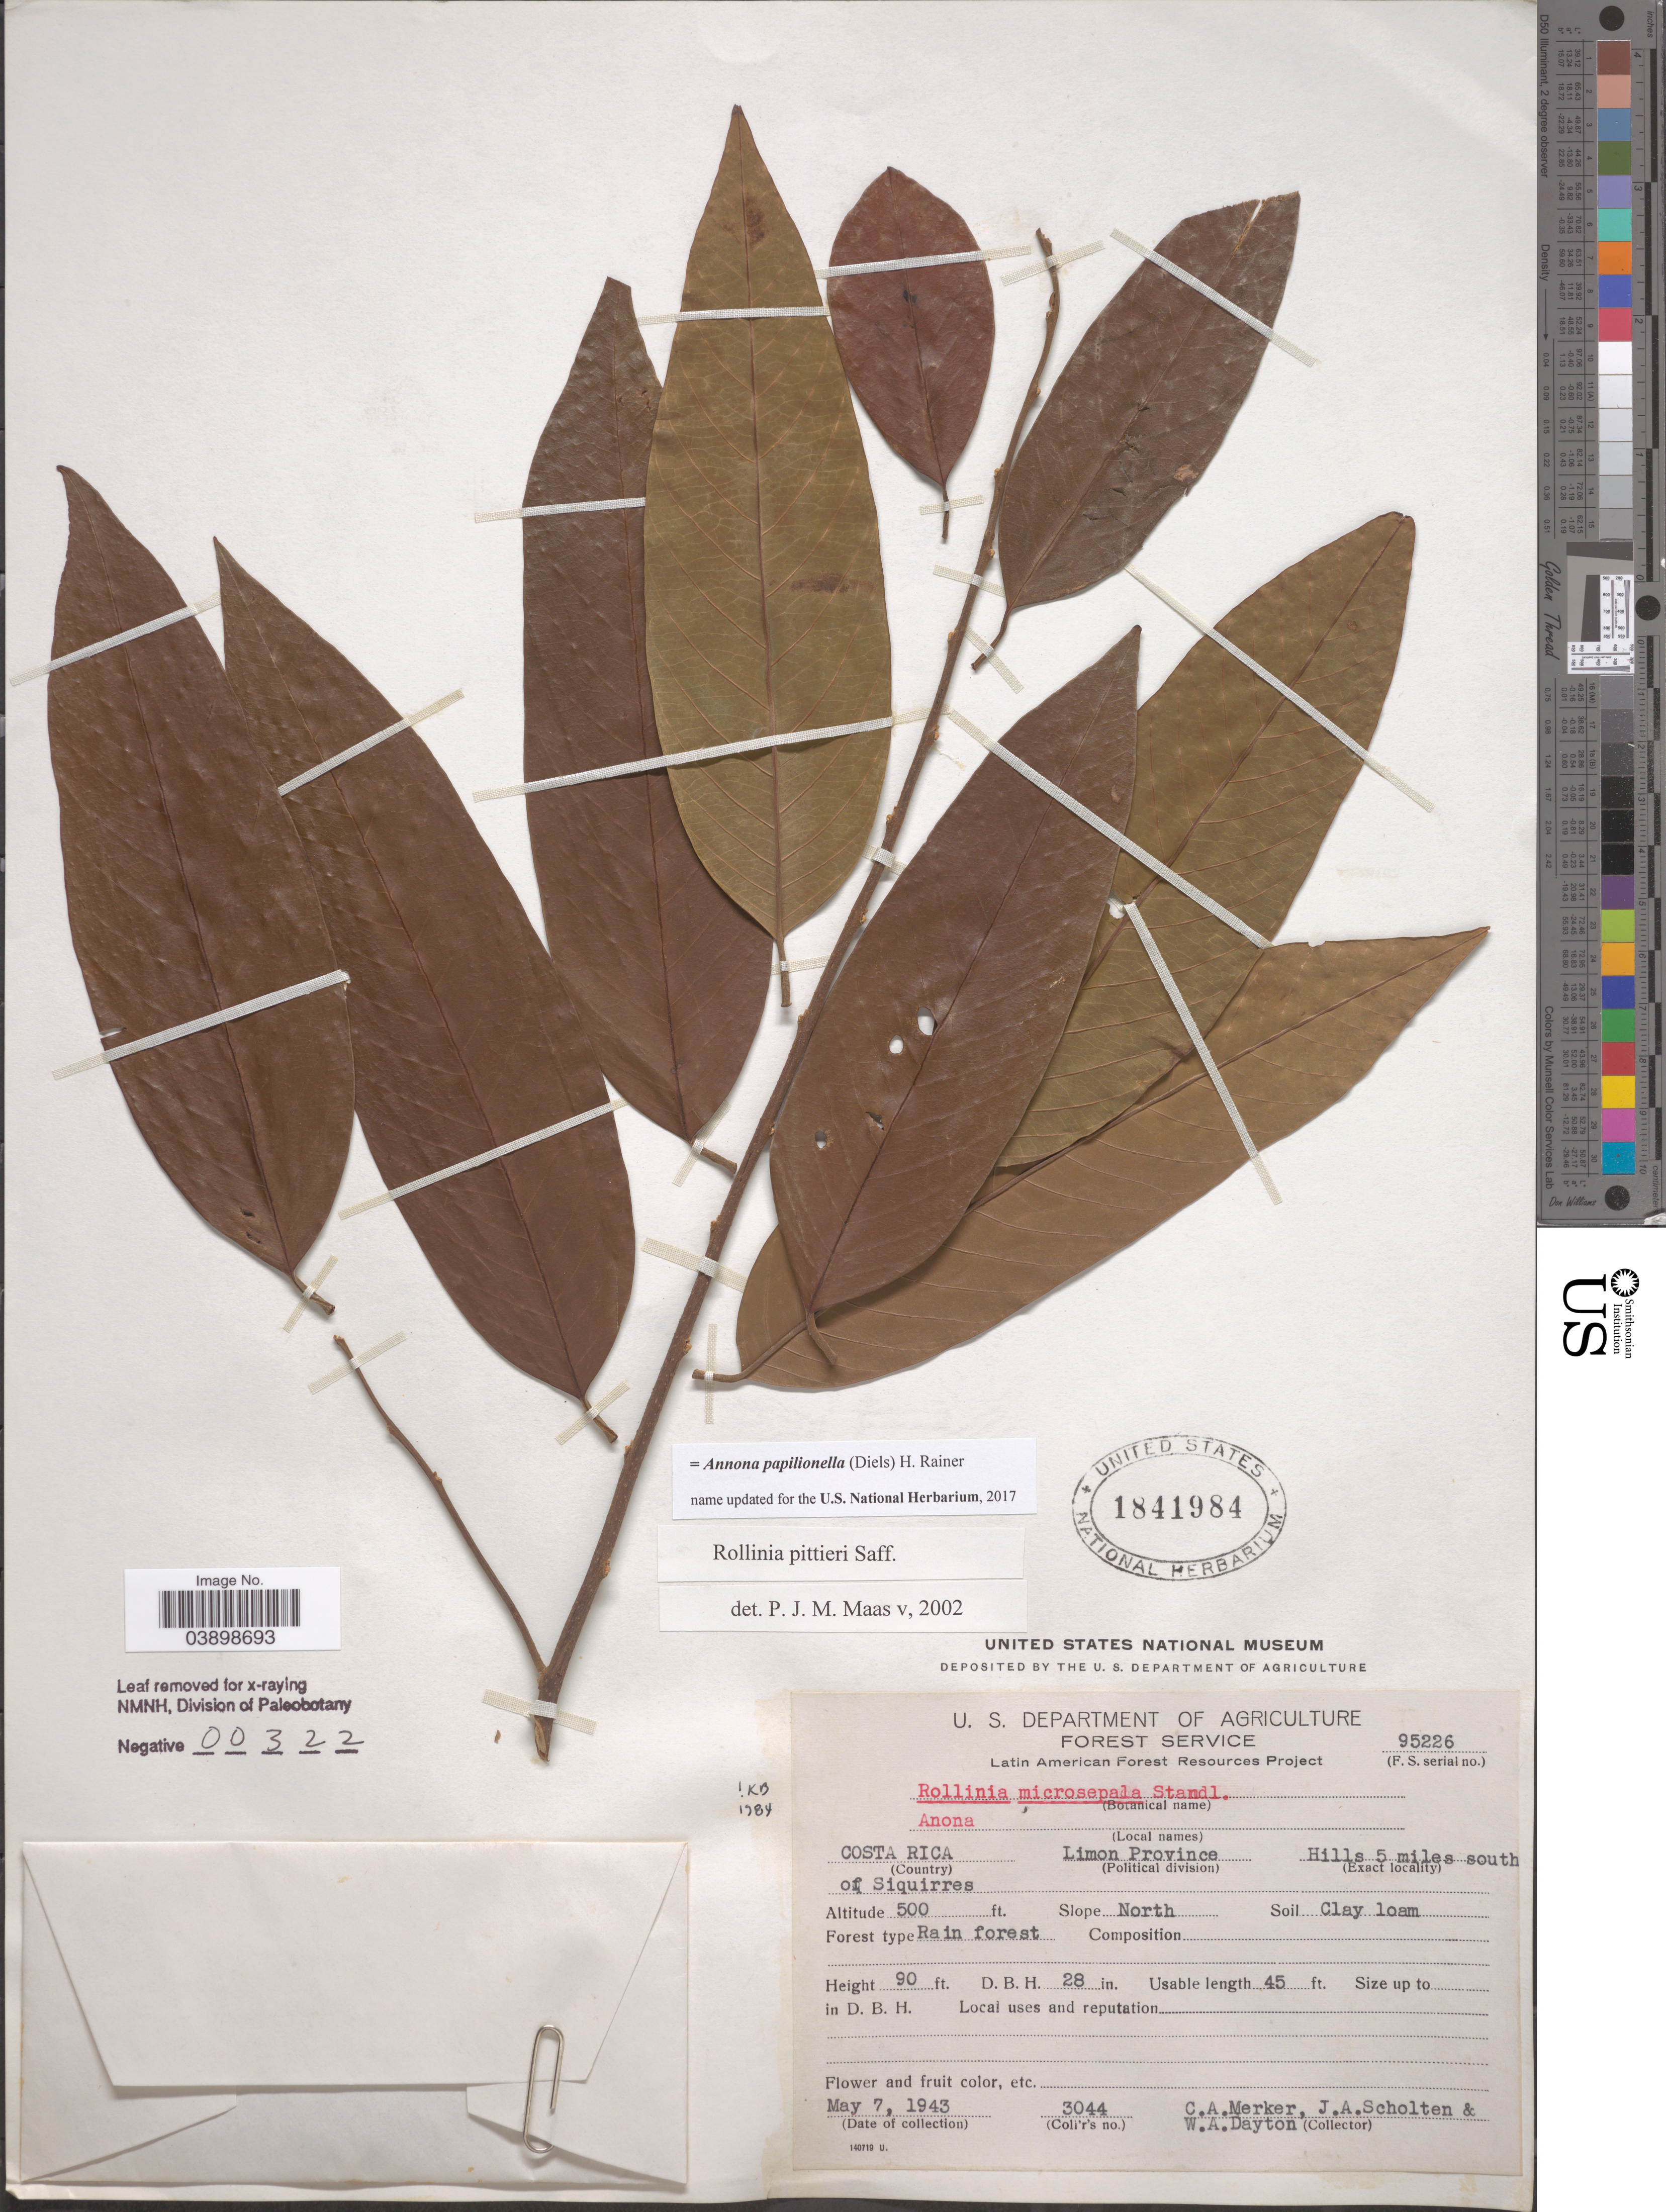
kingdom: Plantae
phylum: Tracheophyta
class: Magnoliopsida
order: Magnoliales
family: Annonaceae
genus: Annona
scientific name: Annona papilionella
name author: (Diels) H. Rainer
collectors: C. Merker, J. Scholten & W. Dayton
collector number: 3044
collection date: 1943-05-07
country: Costa Rica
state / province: Limón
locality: Hills 5 miles south of Siquirres. Slope North.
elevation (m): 152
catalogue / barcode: US 1841984